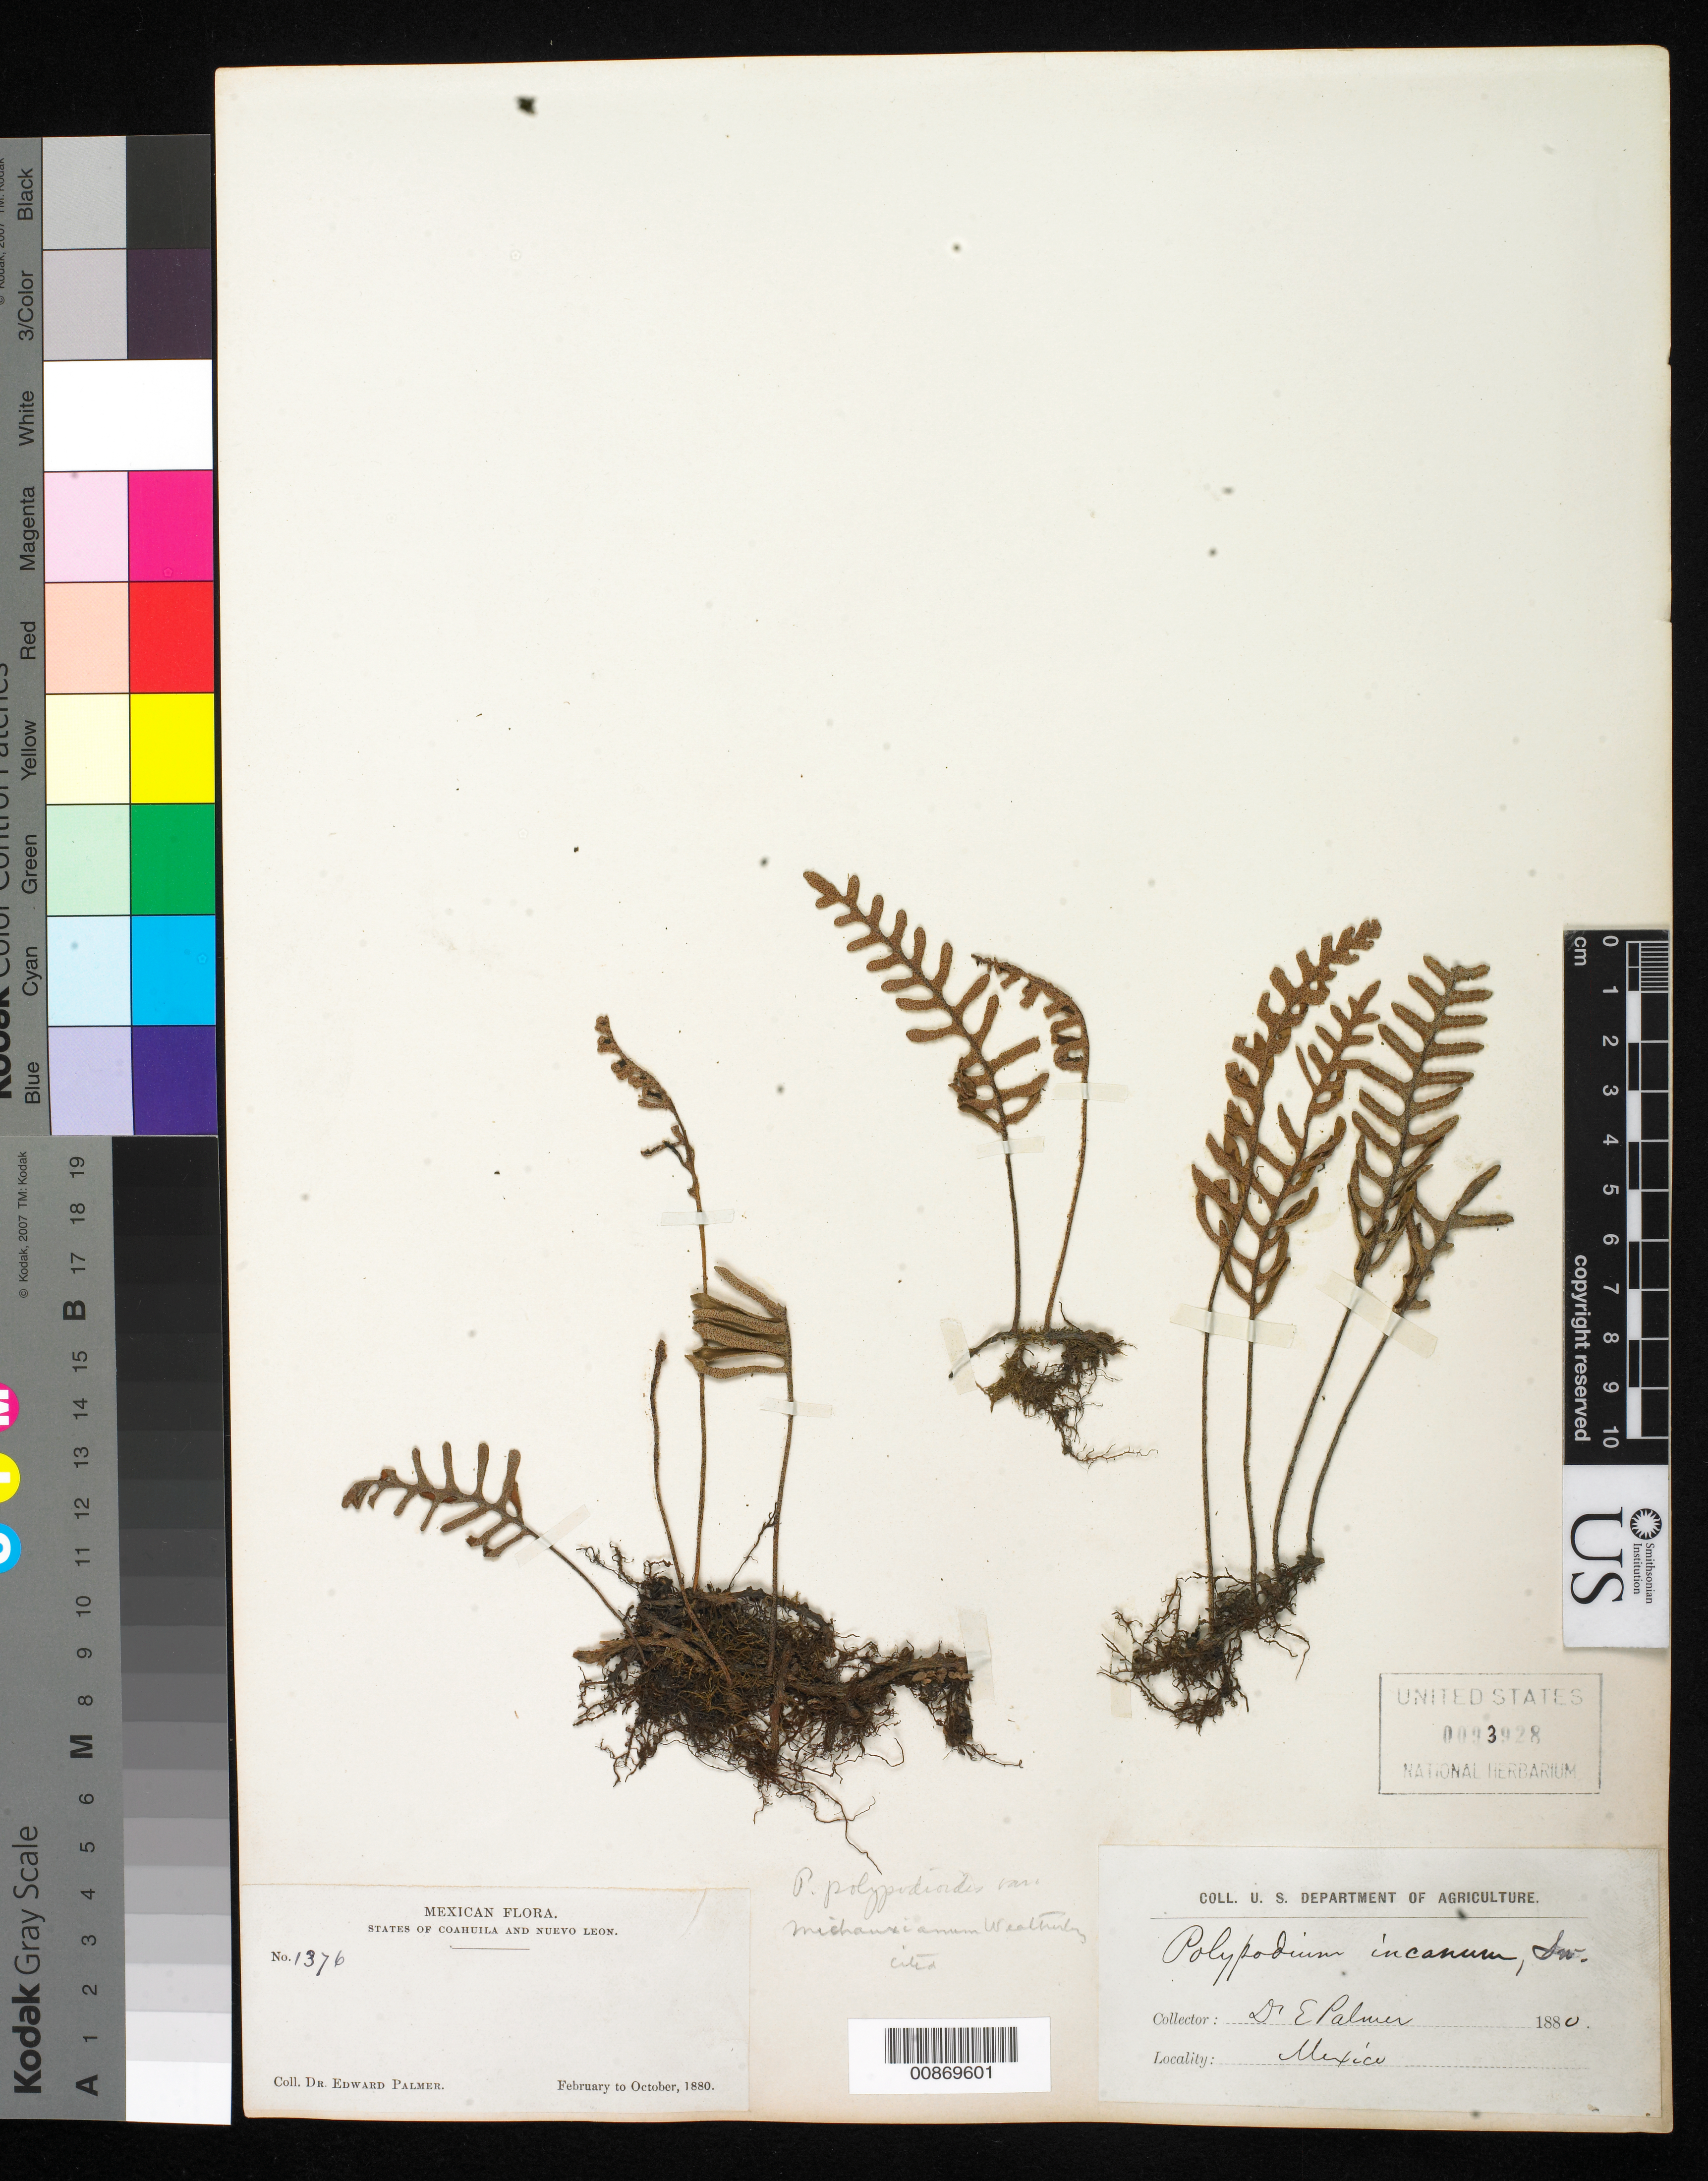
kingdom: Plantae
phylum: Tracheophyta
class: Polypodiopsida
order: Polypodiales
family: Polypodiaceae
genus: Pleopeltis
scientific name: Pleopeltis polypodioides var. michauxiana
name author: (Weath.) E.G. Andrews & Windham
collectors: E. Palmer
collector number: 1376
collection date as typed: Feb 1880 to -- Oct 1880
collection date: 1880-02/1880-10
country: Mexico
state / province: Coahuila / Nuevo León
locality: States of Coahuila and Nuevo León.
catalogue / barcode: US 93928